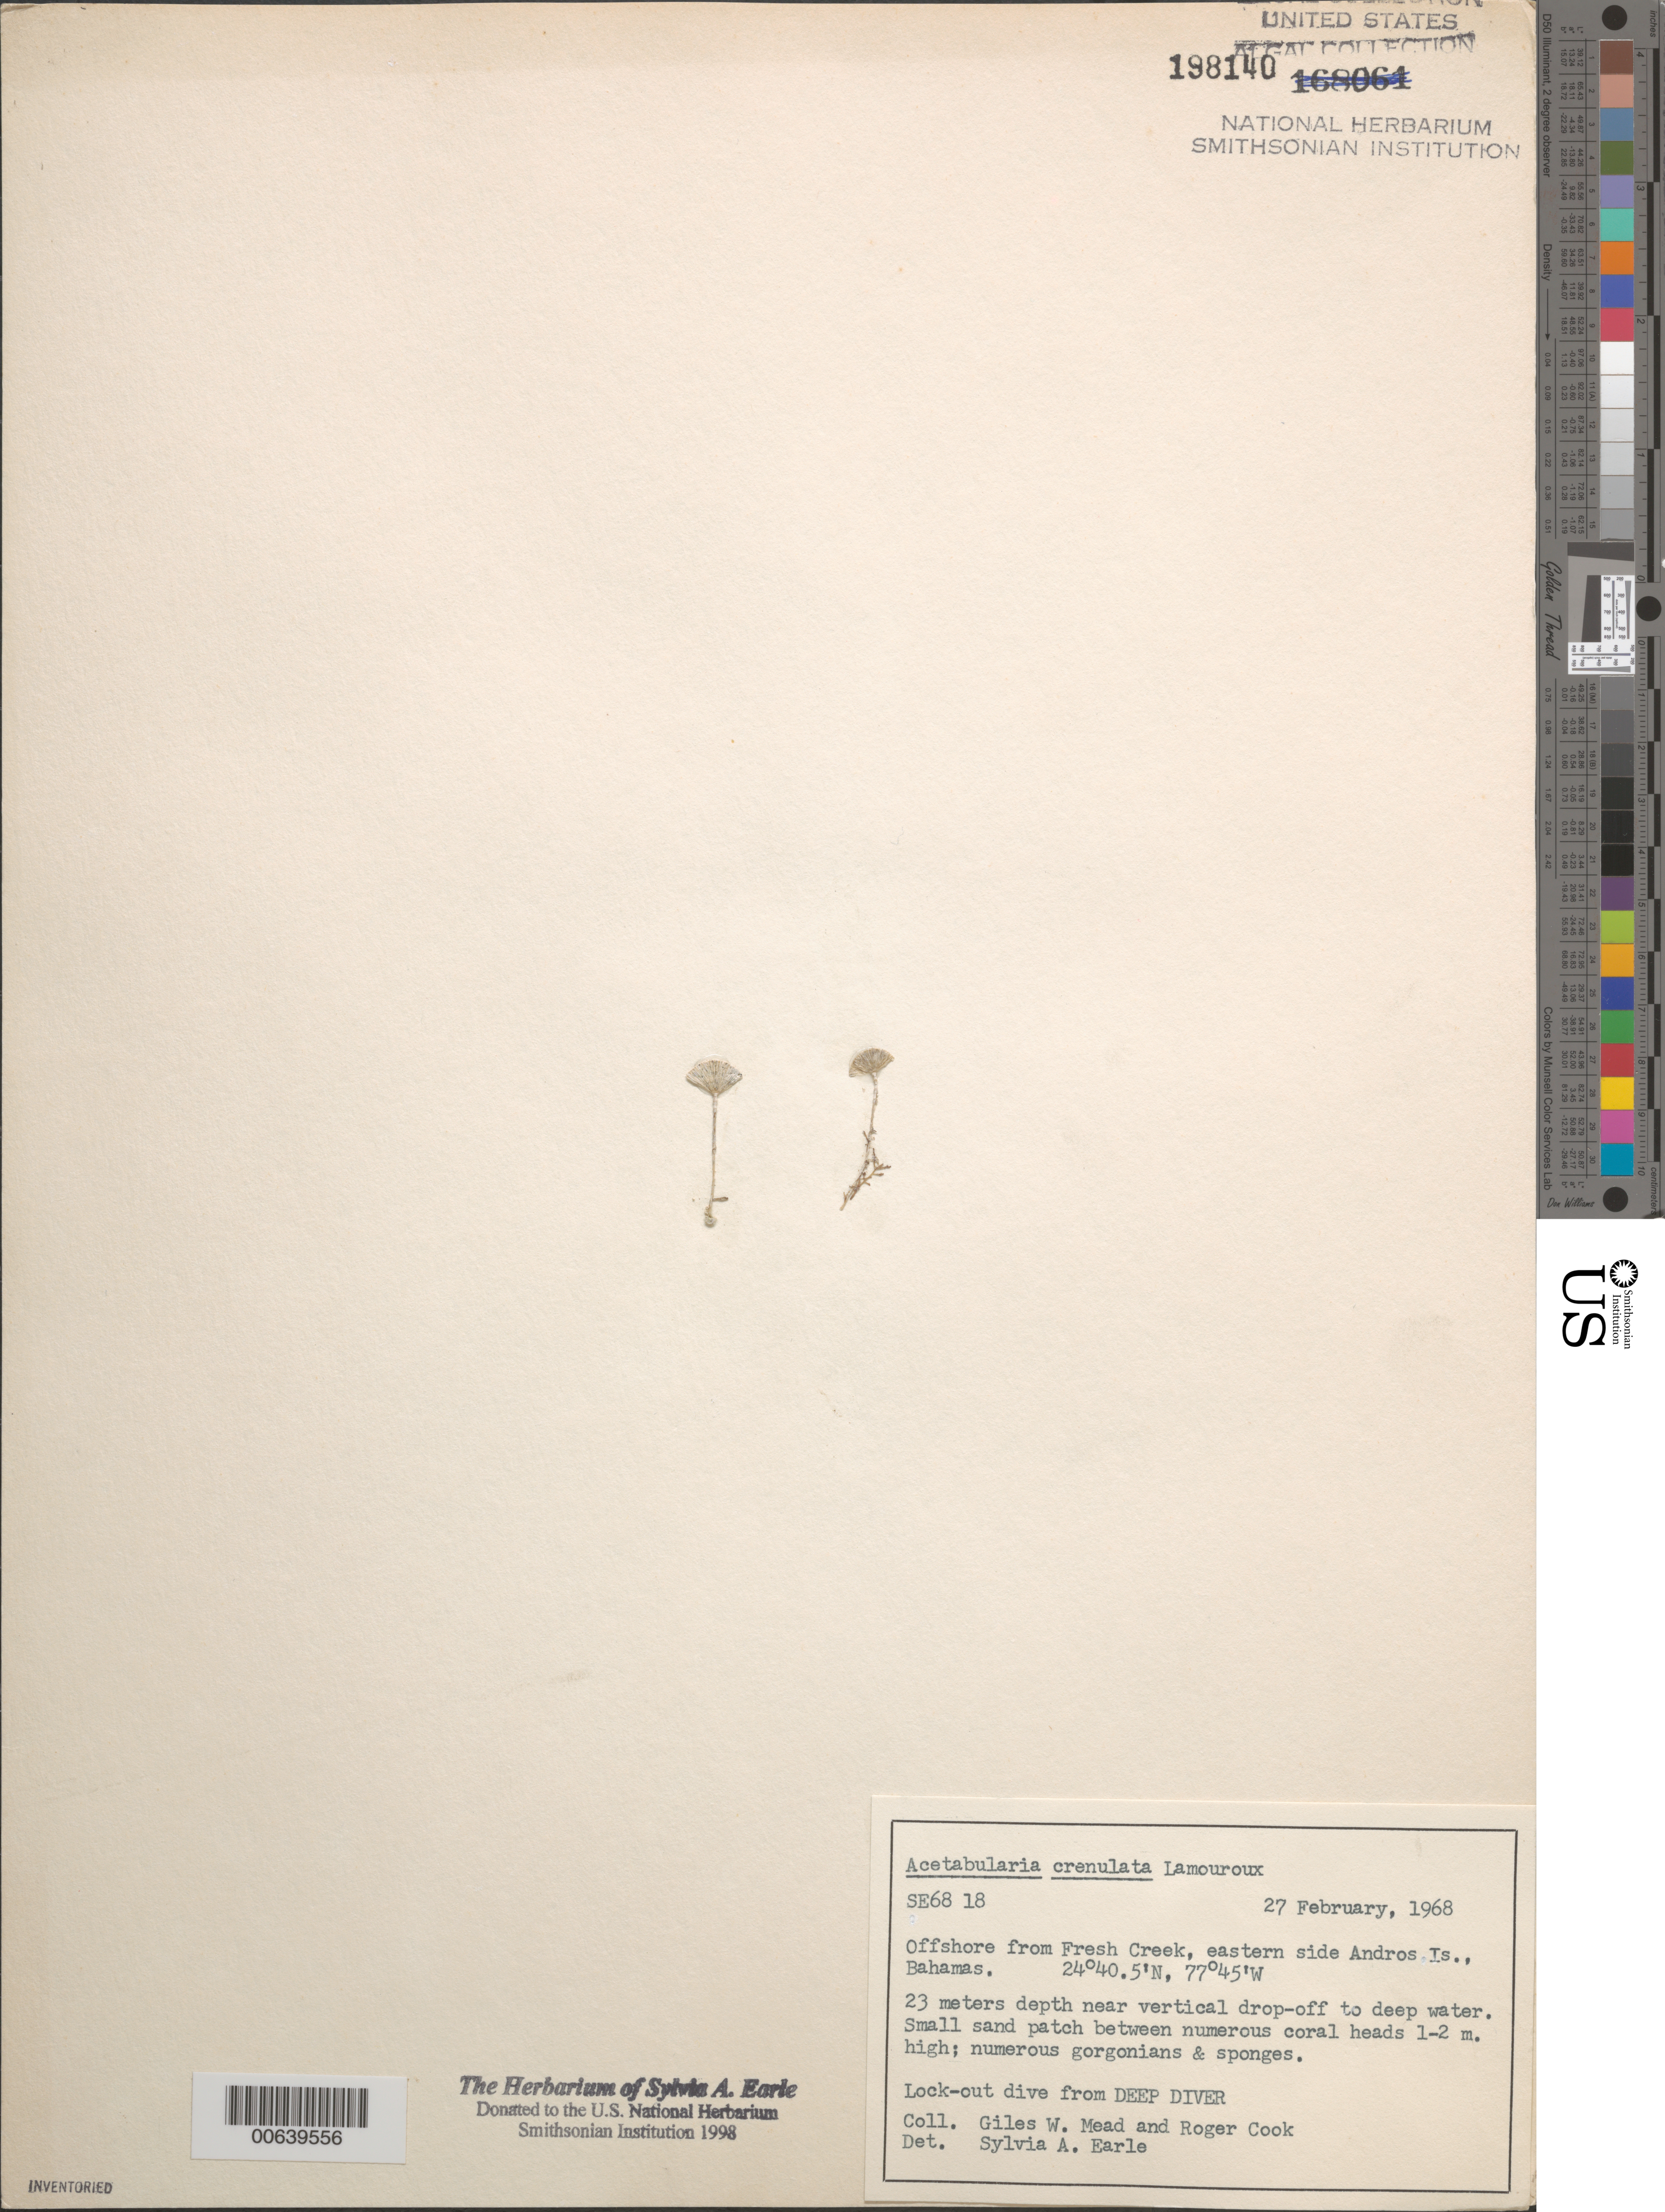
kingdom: Plantae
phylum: Chlorophyta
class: Ulvophyceae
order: Dasycladales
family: Polyphysaceae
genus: Acetabularia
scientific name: Acetabularia acetabulum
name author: J.V.Lamouroux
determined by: Earle, S. A.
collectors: G. W. Mead & R. Cook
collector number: Se 6818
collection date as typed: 27 Mar 1968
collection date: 1968-03-27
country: Bahamas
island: Andros Island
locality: Off Fresh Creek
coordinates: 24 40.5' N, 77 45' W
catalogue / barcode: US 198140